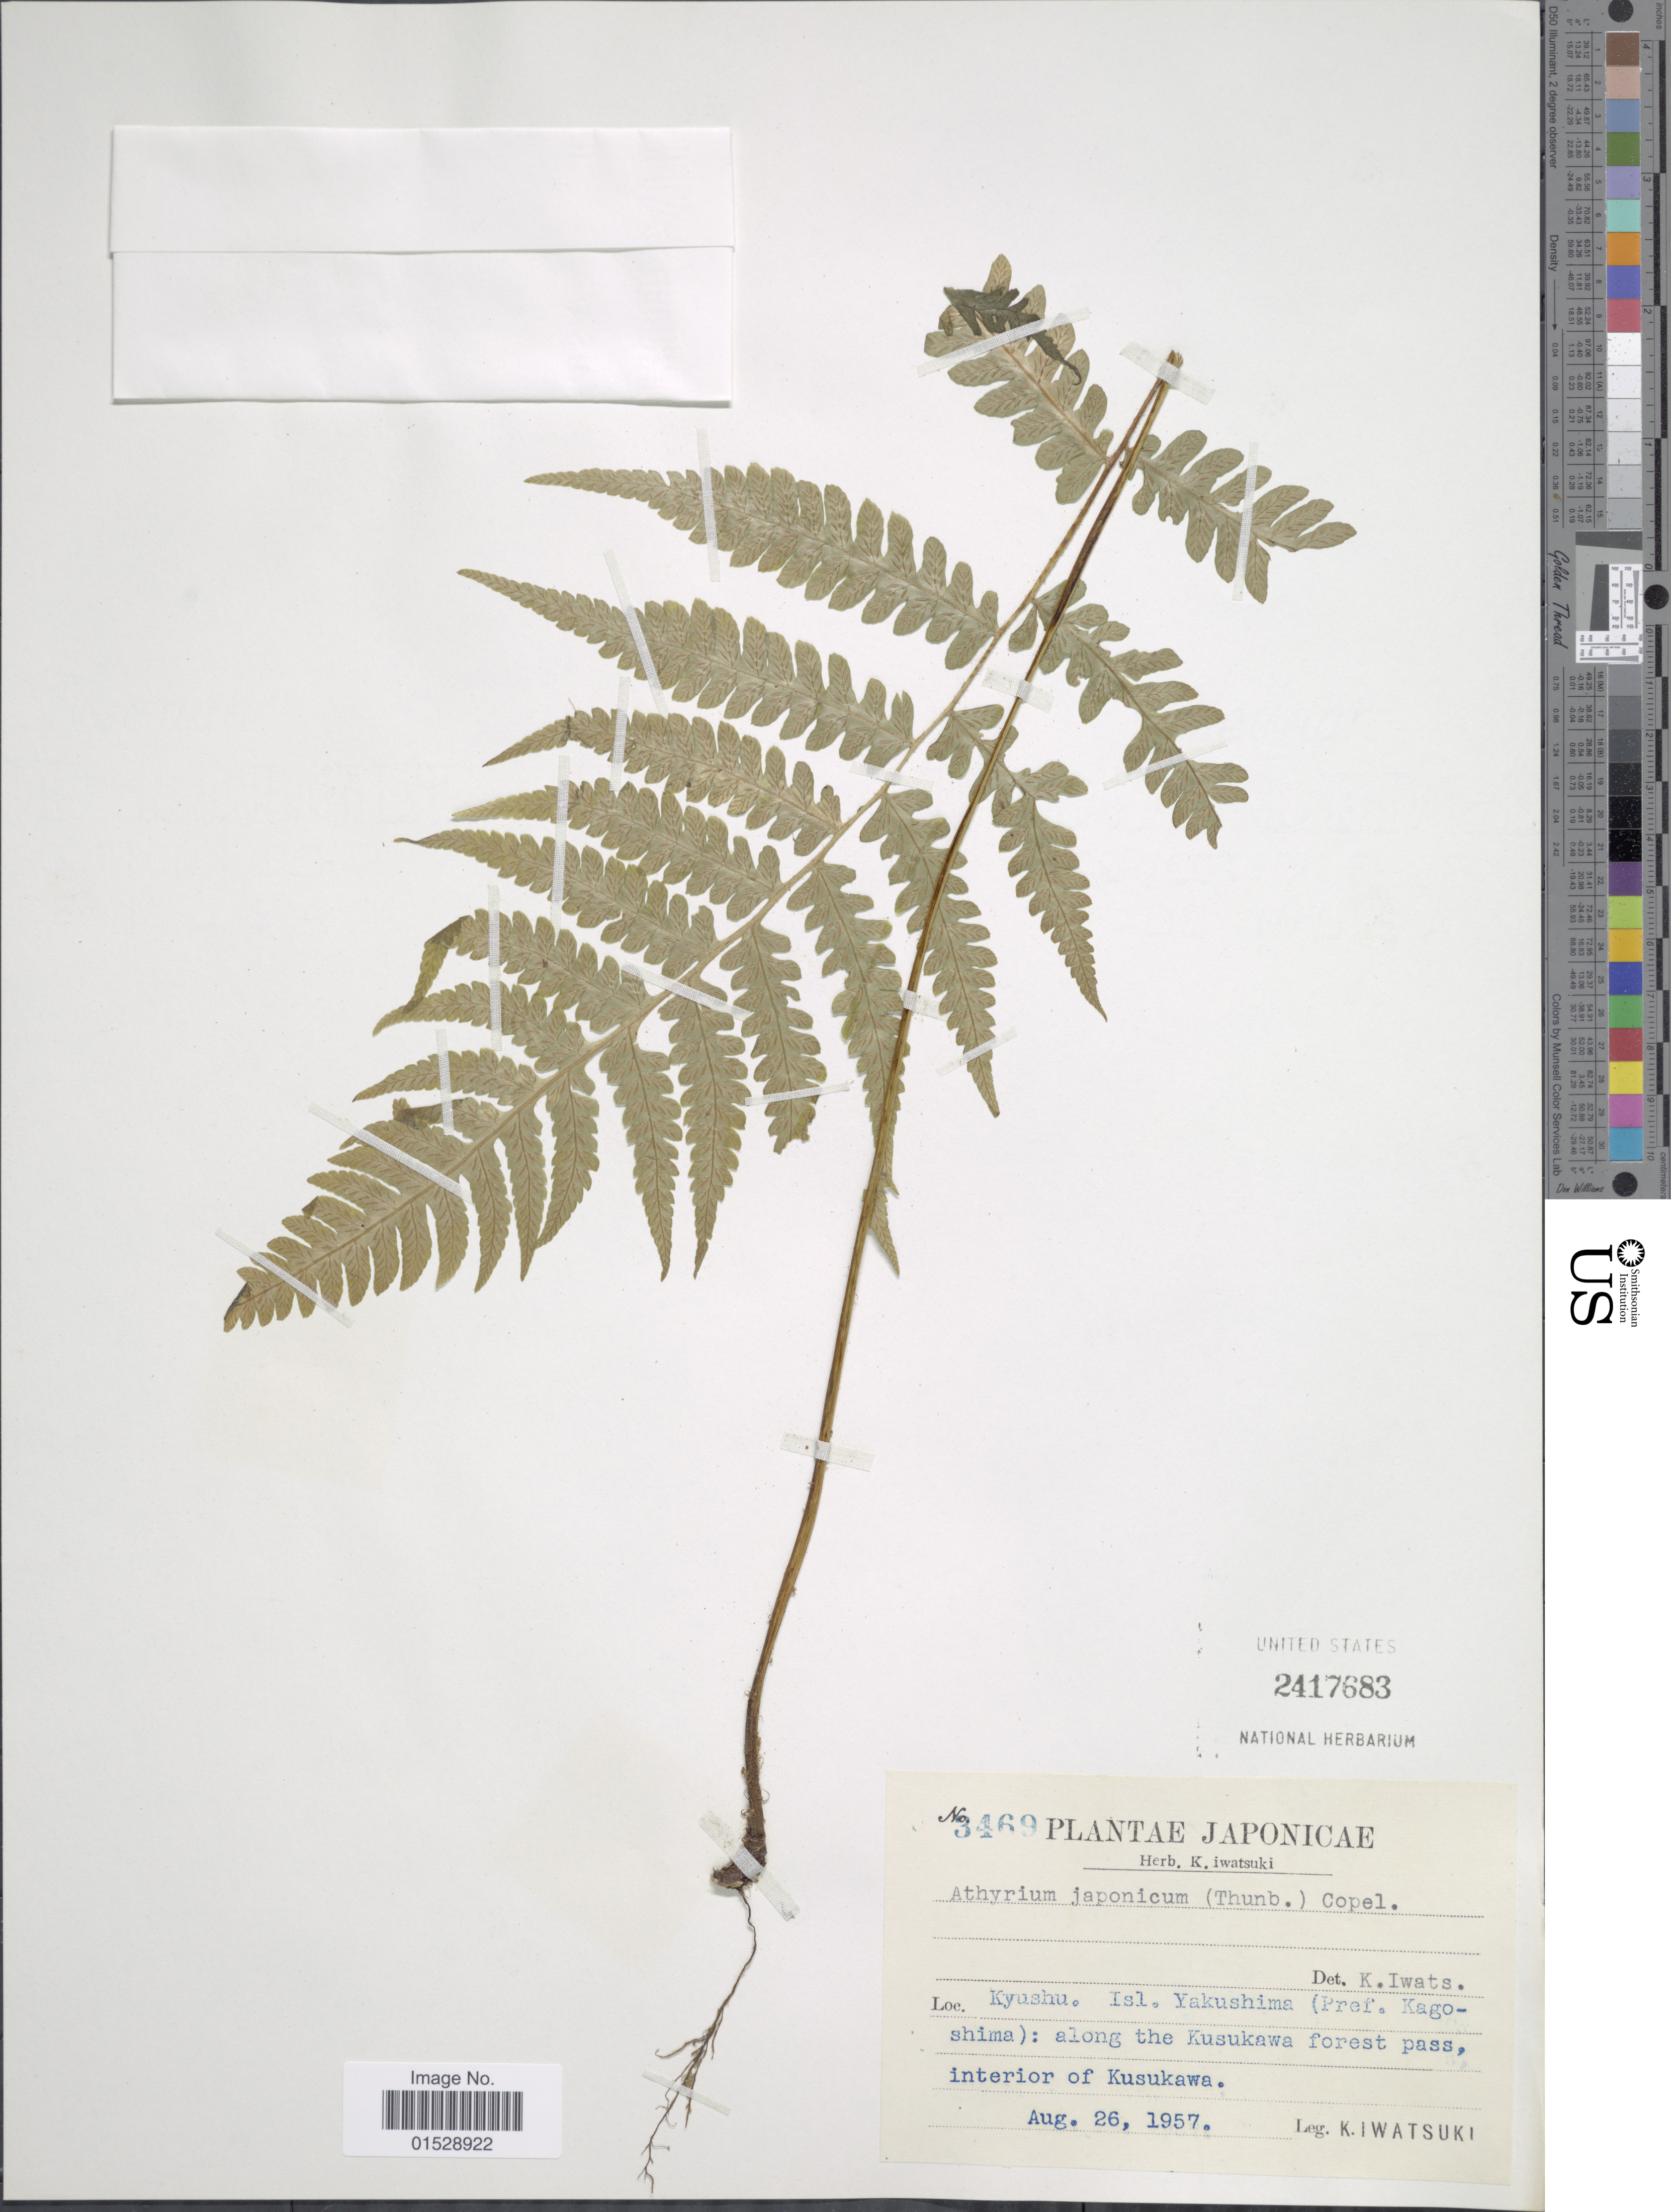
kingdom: Plantae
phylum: Tracheophyta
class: Polypodiopsida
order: Polypodiales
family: Athyriaceae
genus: Deparia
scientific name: Deparia japonica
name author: (Thunb.) M. Kato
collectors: K. Iwatsuki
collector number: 3469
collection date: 1957-08-26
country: Japan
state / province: Kagosima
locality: Japonicae, Kyushu. Isl., Yakushima (Pref. Kagoshima): along the Kusukawa forest pass, interior of Kusukawa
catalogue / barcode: US 2417683